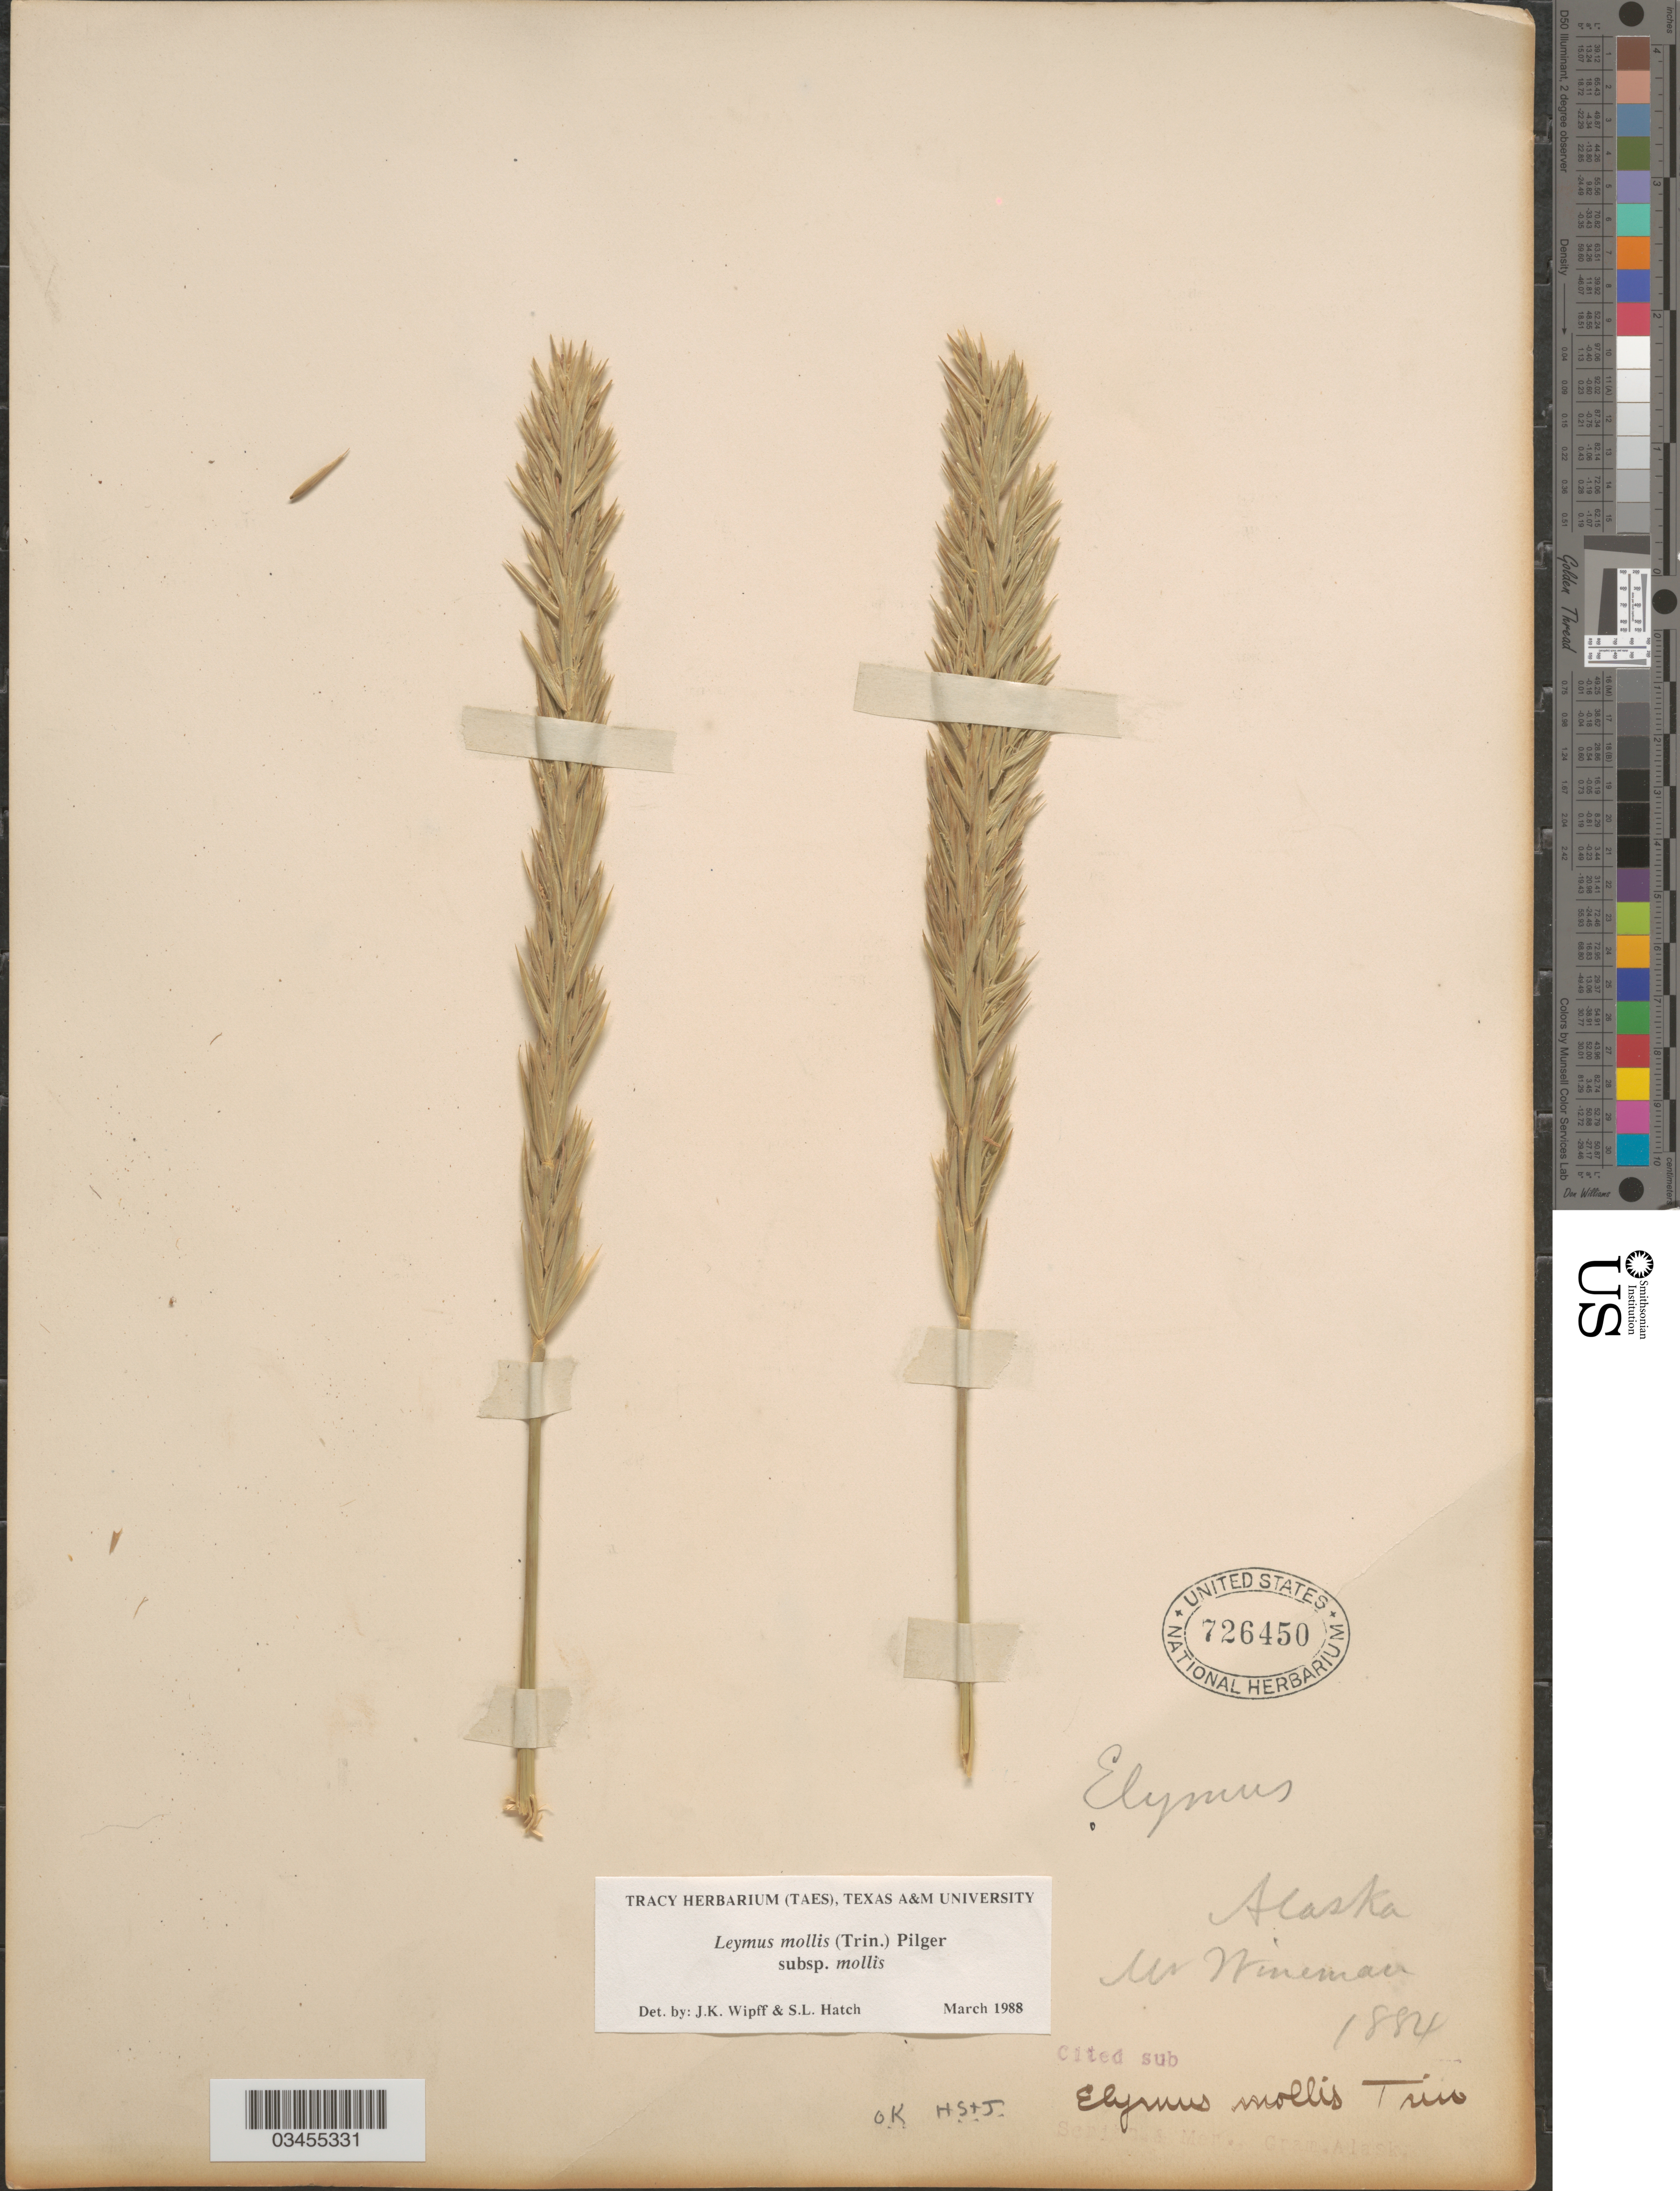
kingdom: Plantae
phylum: Tracheophyta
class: Liliopsida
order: Poales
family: Poaceae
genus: Leymus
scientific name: Leymus mollis subsp. mollis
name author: (Trin.) Pilg.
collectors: Wiseman, --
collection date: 1884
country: United States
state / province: Alaska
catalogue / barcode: US 726450